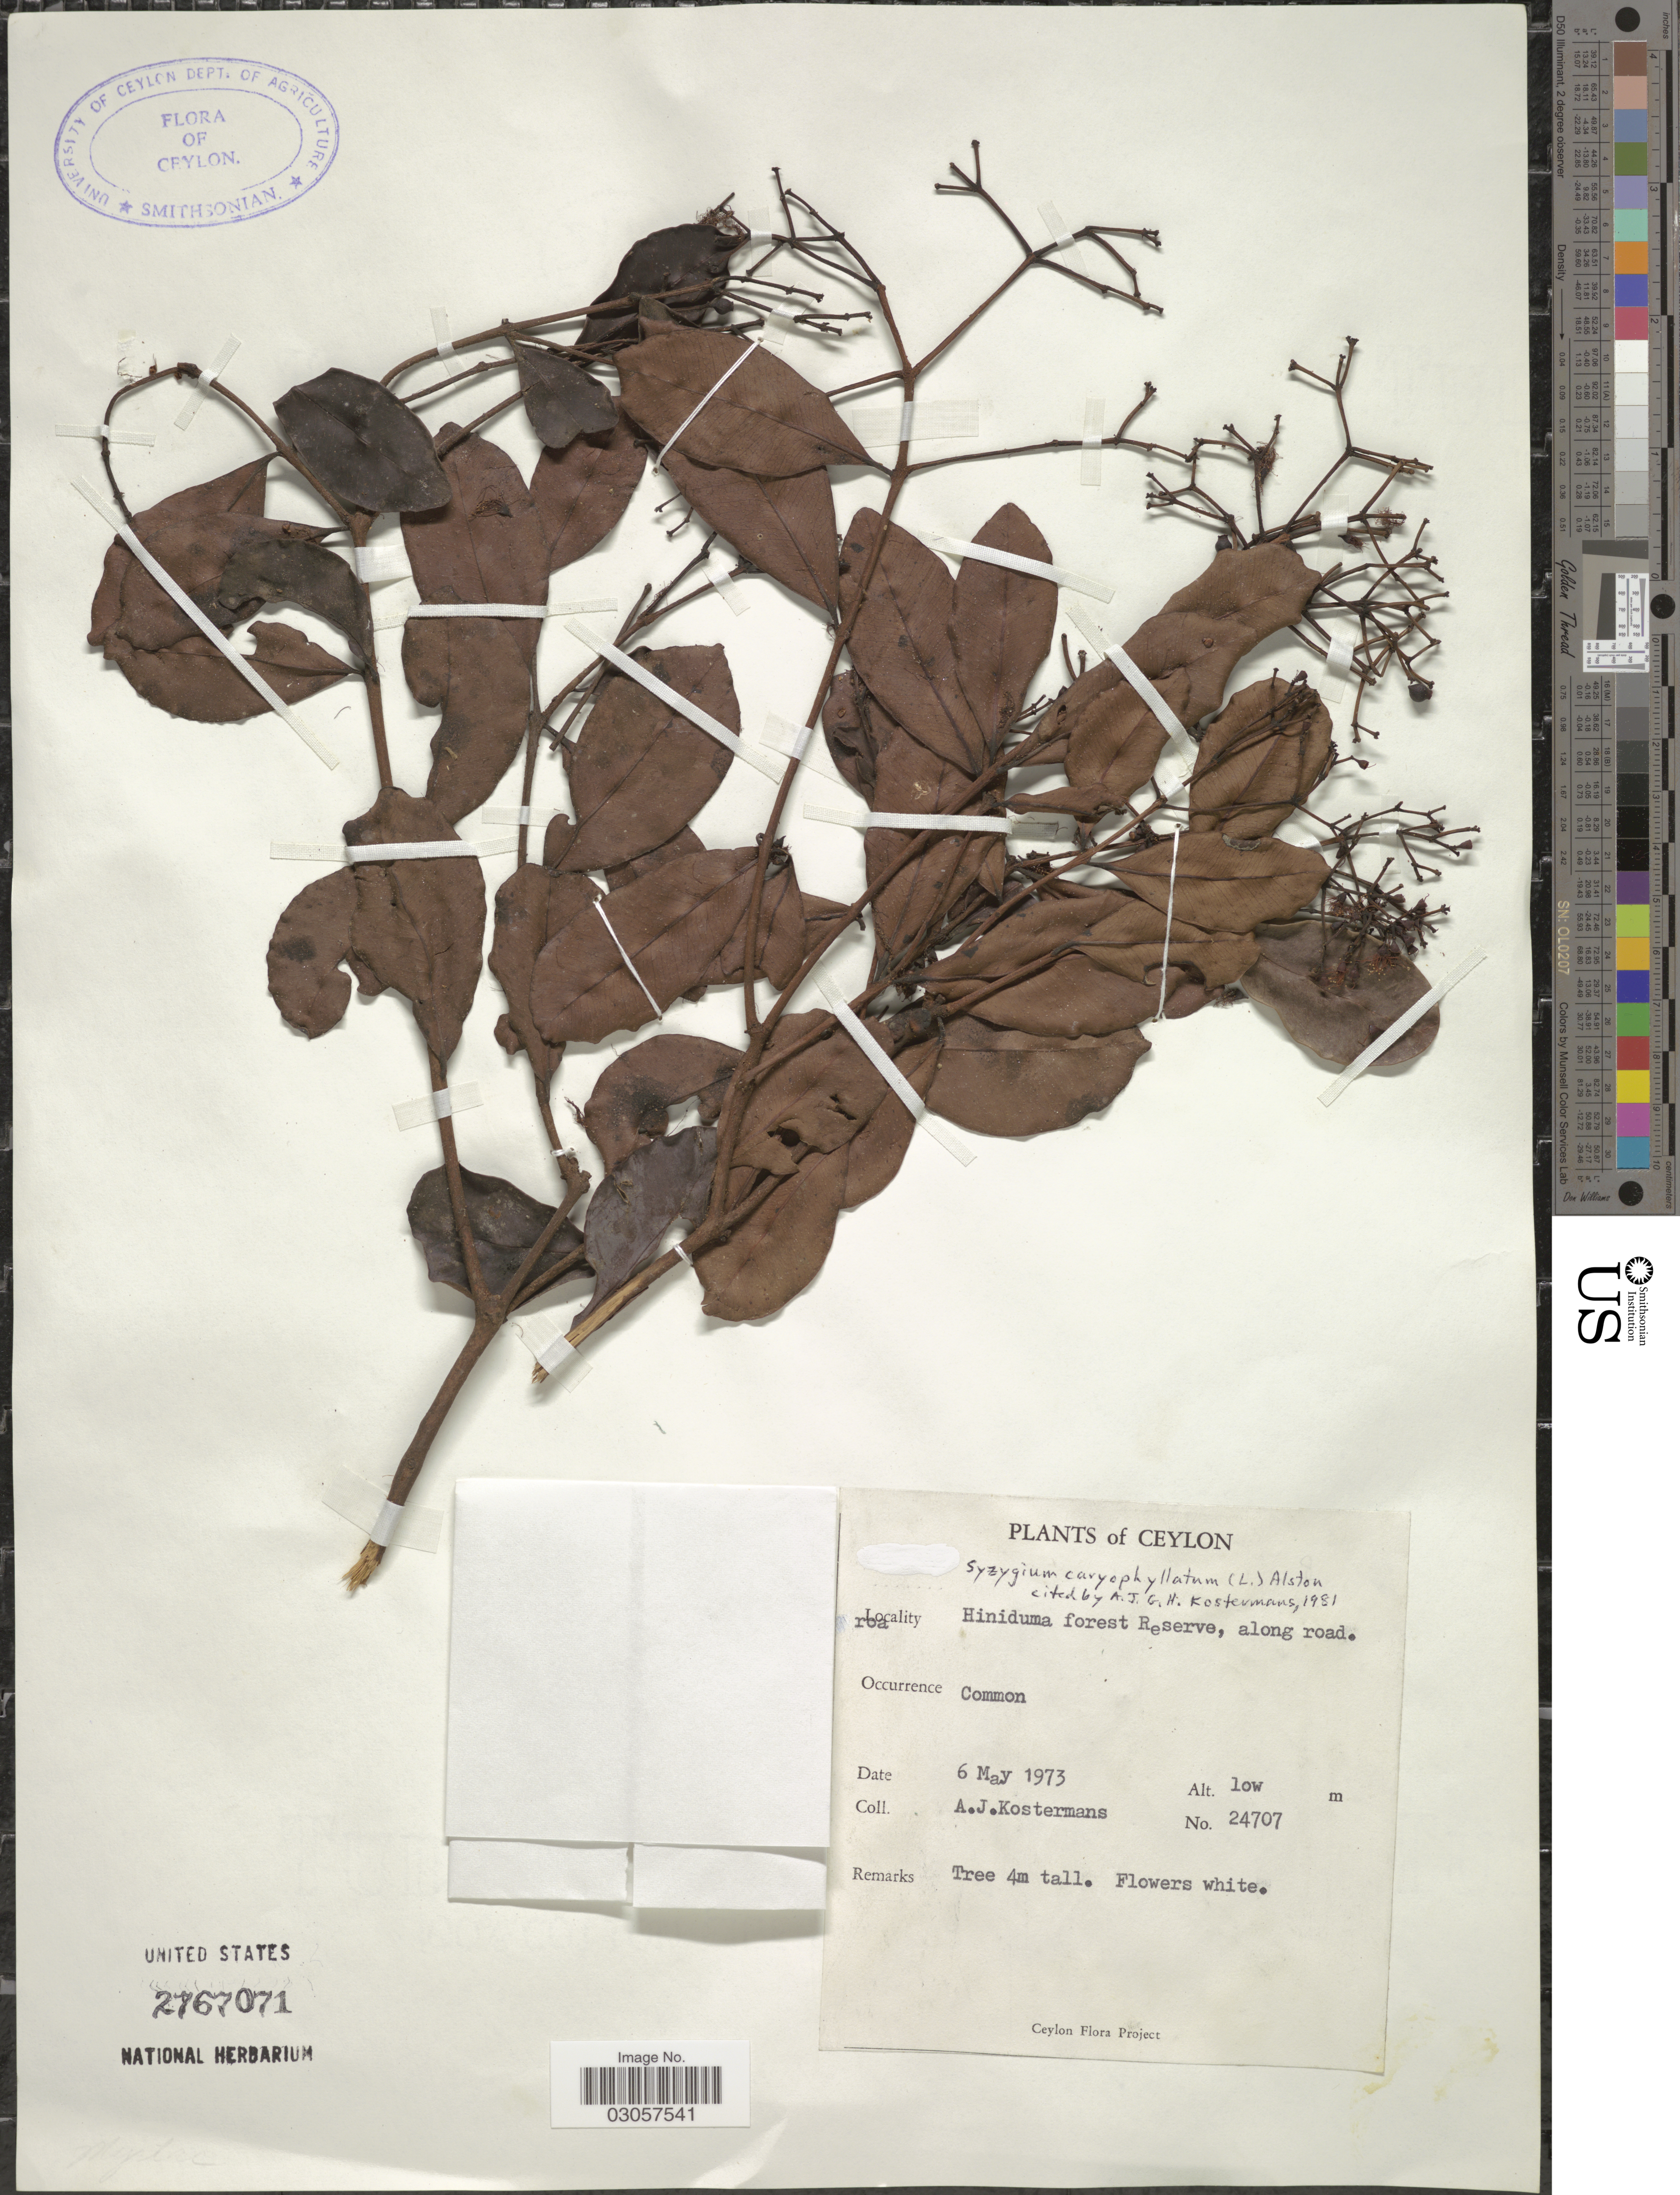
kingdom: Plantae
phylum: Tracheophyta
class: Magnoliopsida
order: Myrtales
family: Myrtaceae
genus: Syzygium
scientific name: Syzygium caryophyllatum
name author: (L.) Alston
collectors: A. J. G. Kostermans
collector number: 24707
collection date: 1973-05-06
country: Sri Lanka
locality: Ceylon, Hiniduma forest Reserve, along road.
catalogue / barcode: US 2767071